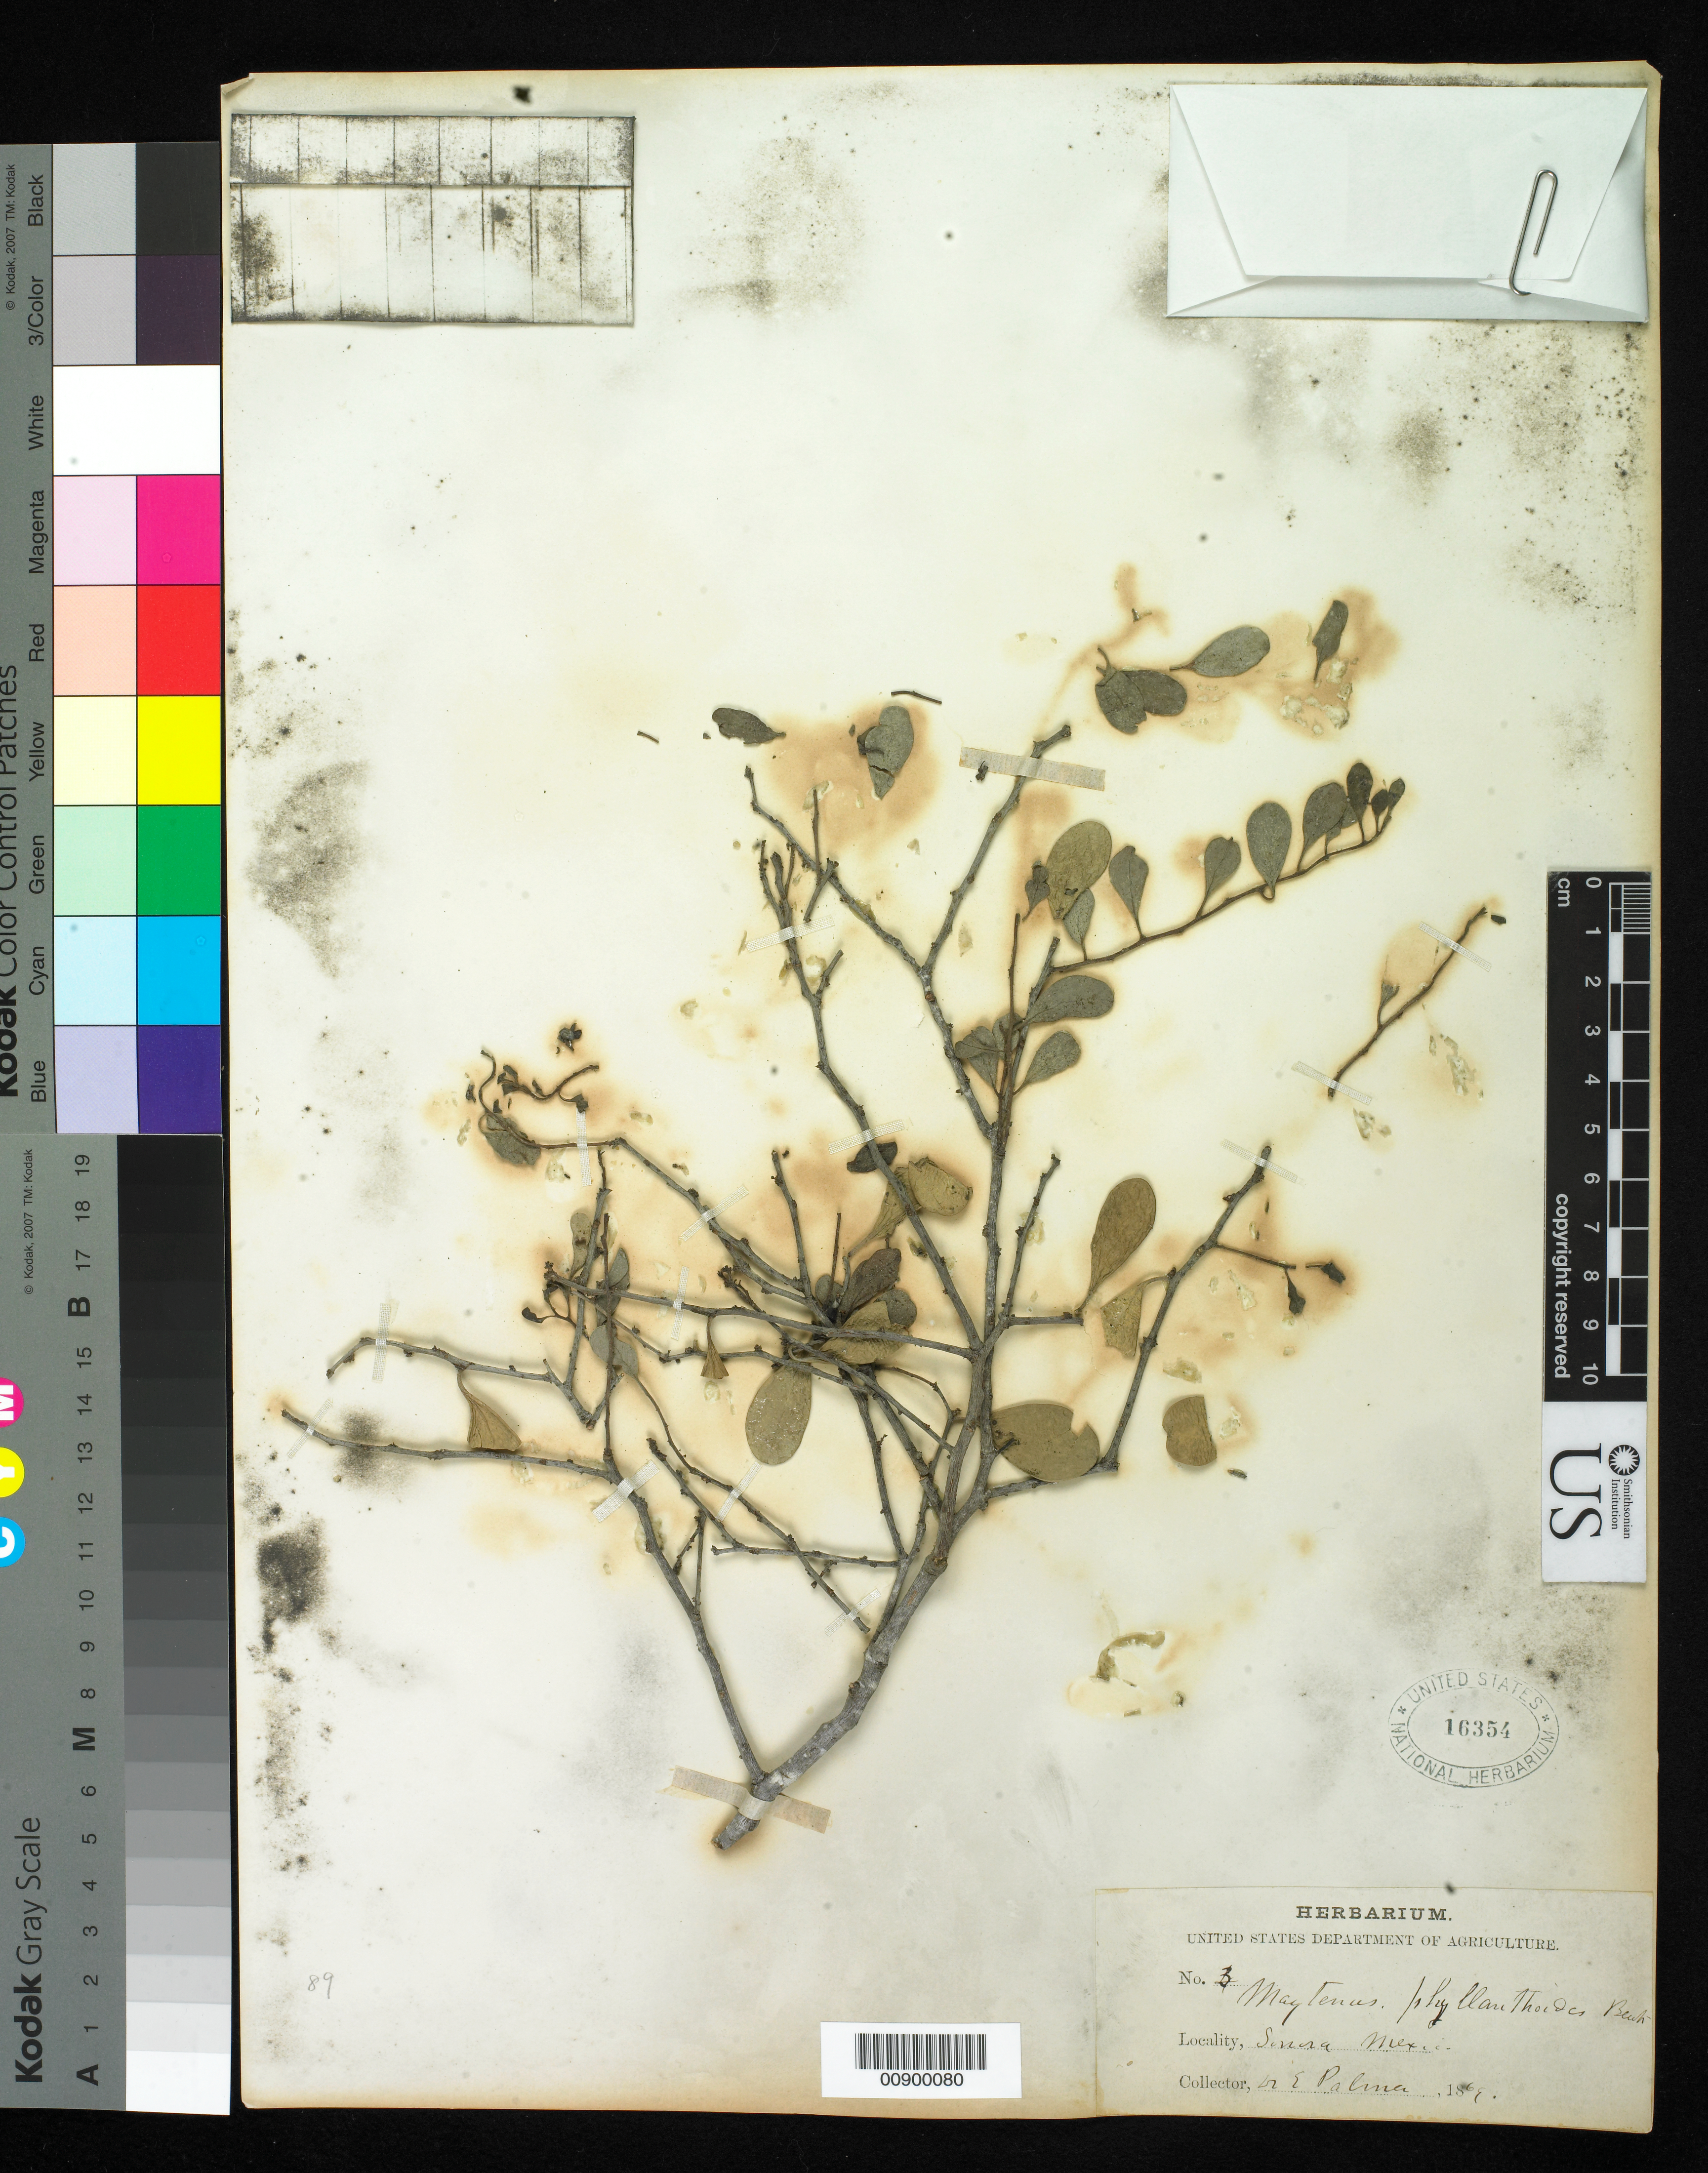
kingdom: Plantae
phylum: Tracheophyta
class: Magnoliopsida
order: Celastrales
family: Celastraceae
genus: Tricerma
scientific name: Tricerma phyllanthoides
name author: (Benth.) Lundell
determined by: Strong, Mark T., (BOT), Smithsonian Institution - National Museum of Natural History (UNITED STATES)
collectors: E. Palmer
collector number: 3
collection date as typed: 1869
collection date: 1869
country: Mexico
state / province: Sonora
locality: Sonora, Mexico.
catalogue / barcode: US 16354